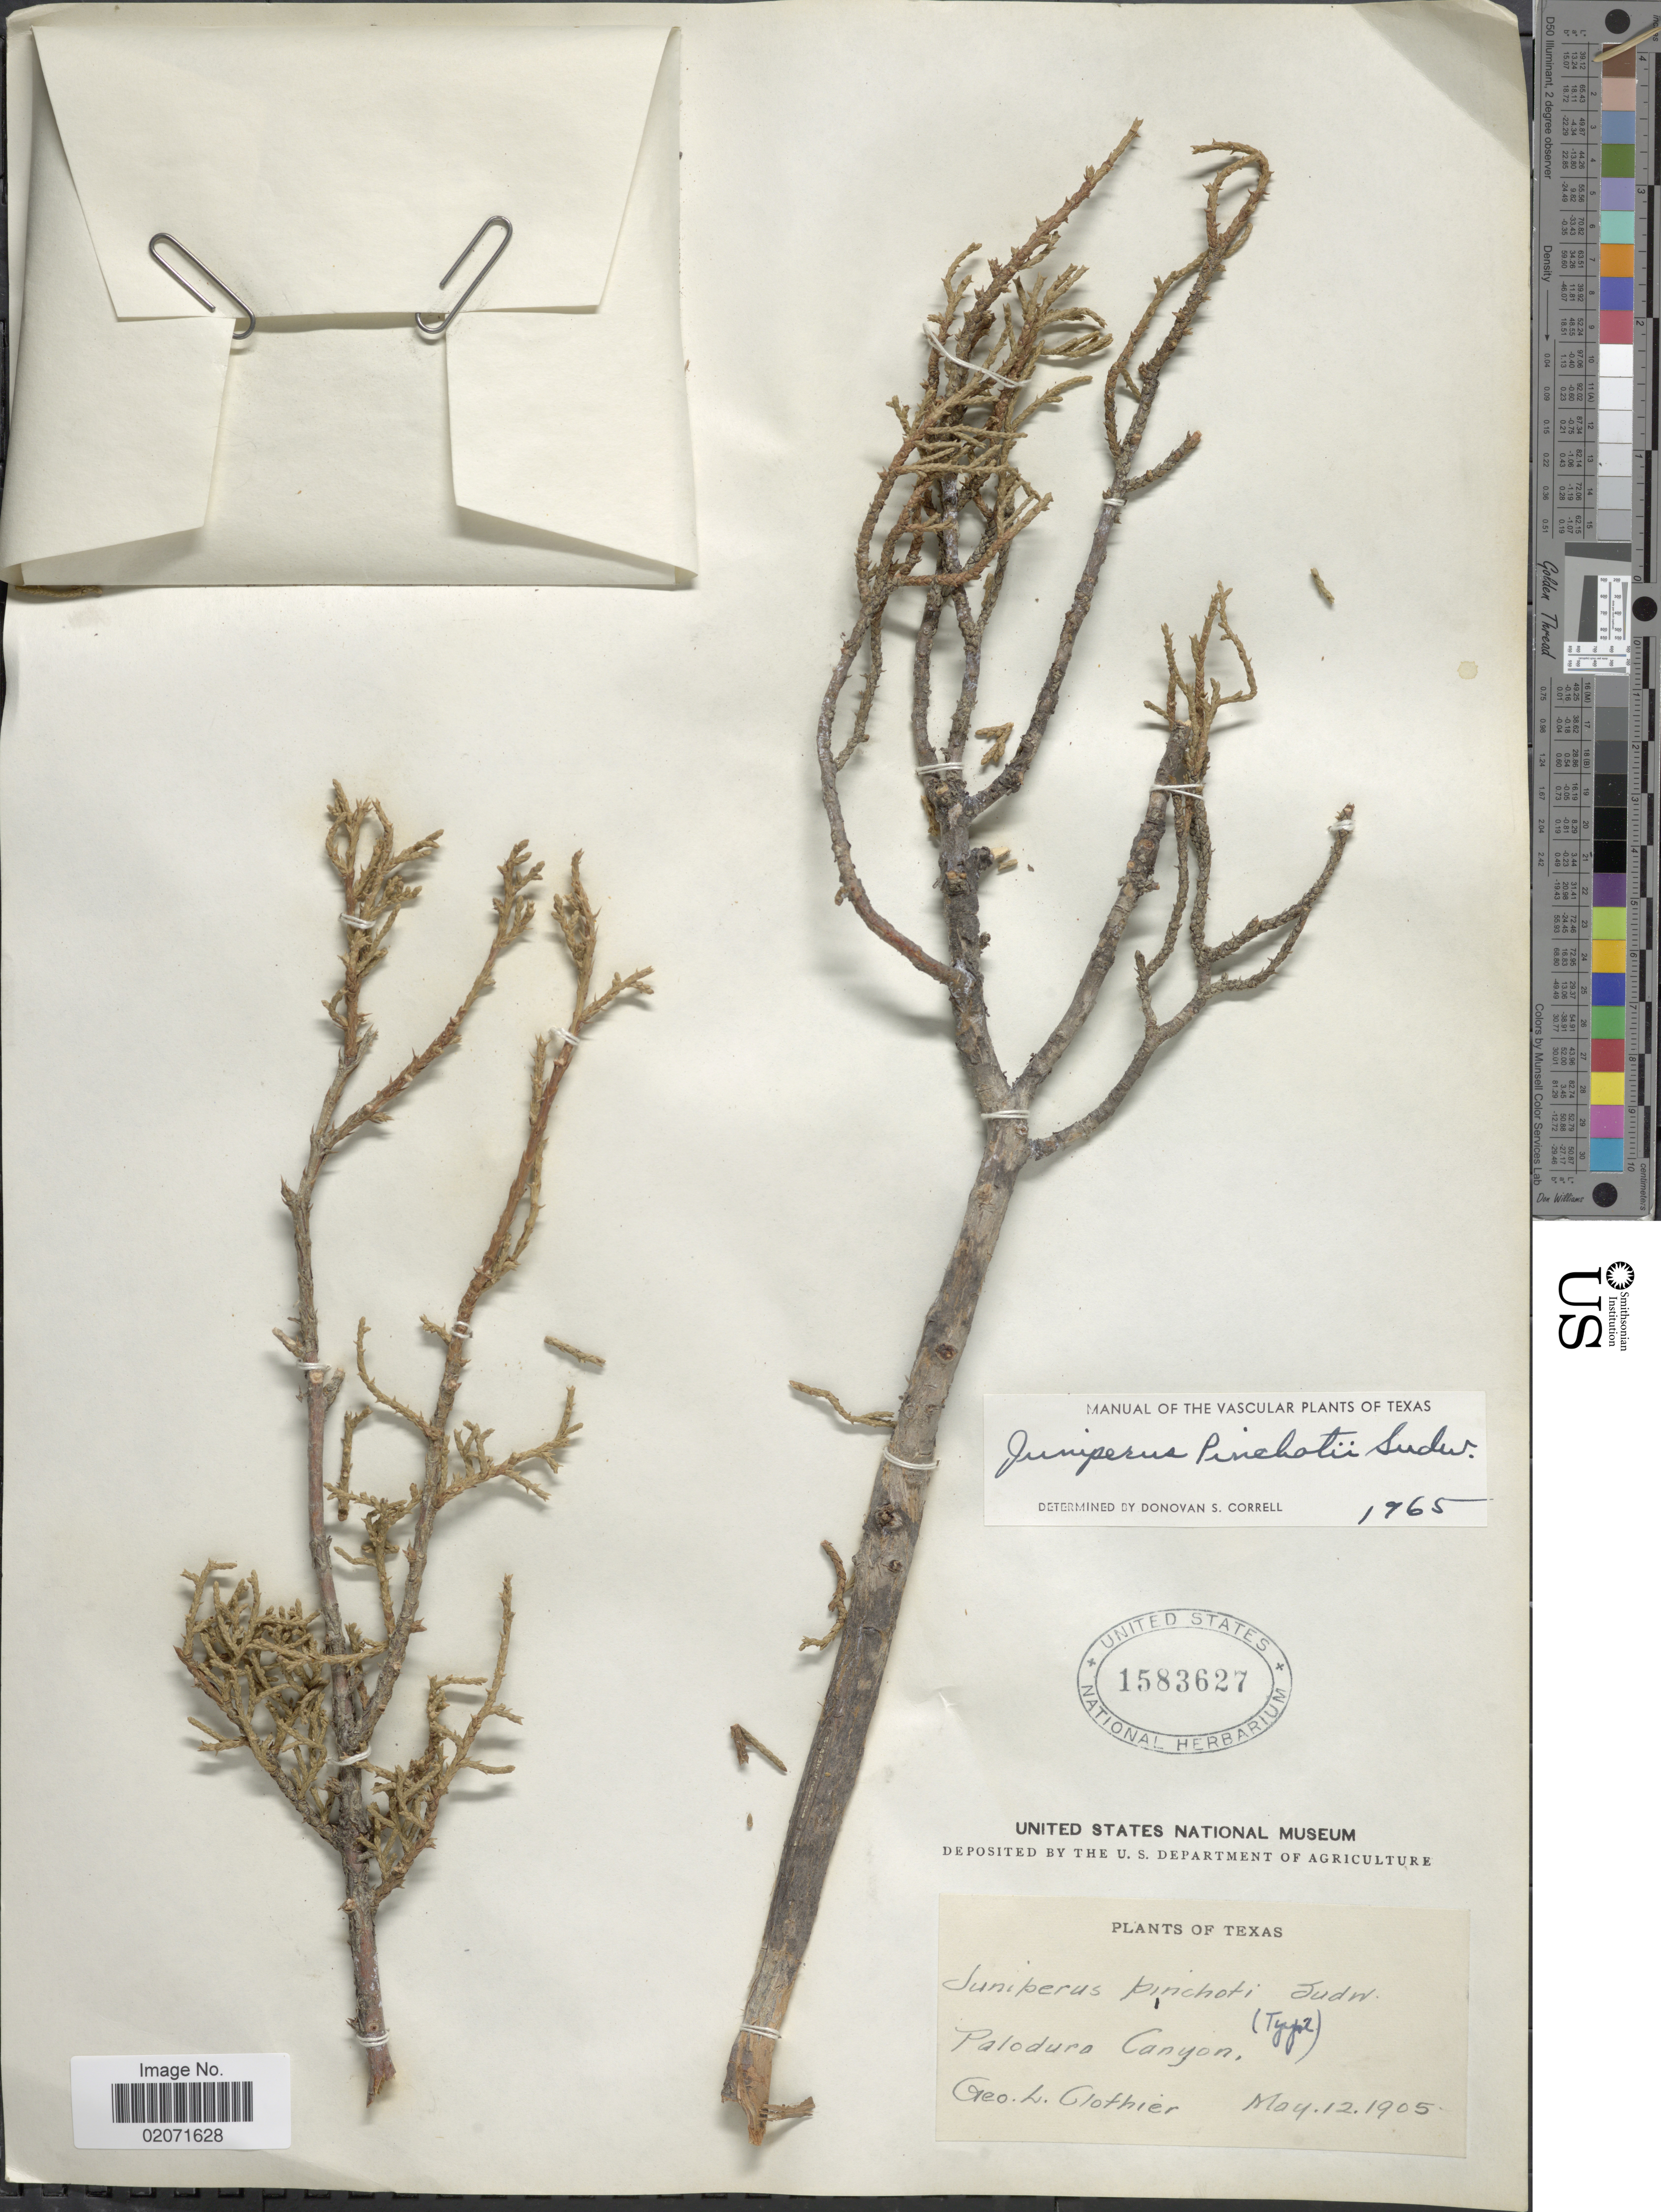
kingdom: Plantae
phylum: Tracheophyta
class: Pinopsida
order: Pinales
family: Cupressaceae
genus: Juniperus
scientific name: Juniperus pinchotii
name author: Sudw.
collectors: G. Clothier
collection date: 1905-05-12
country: United States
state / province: Texas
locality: Palodura Canyon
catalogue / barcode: US 1583627